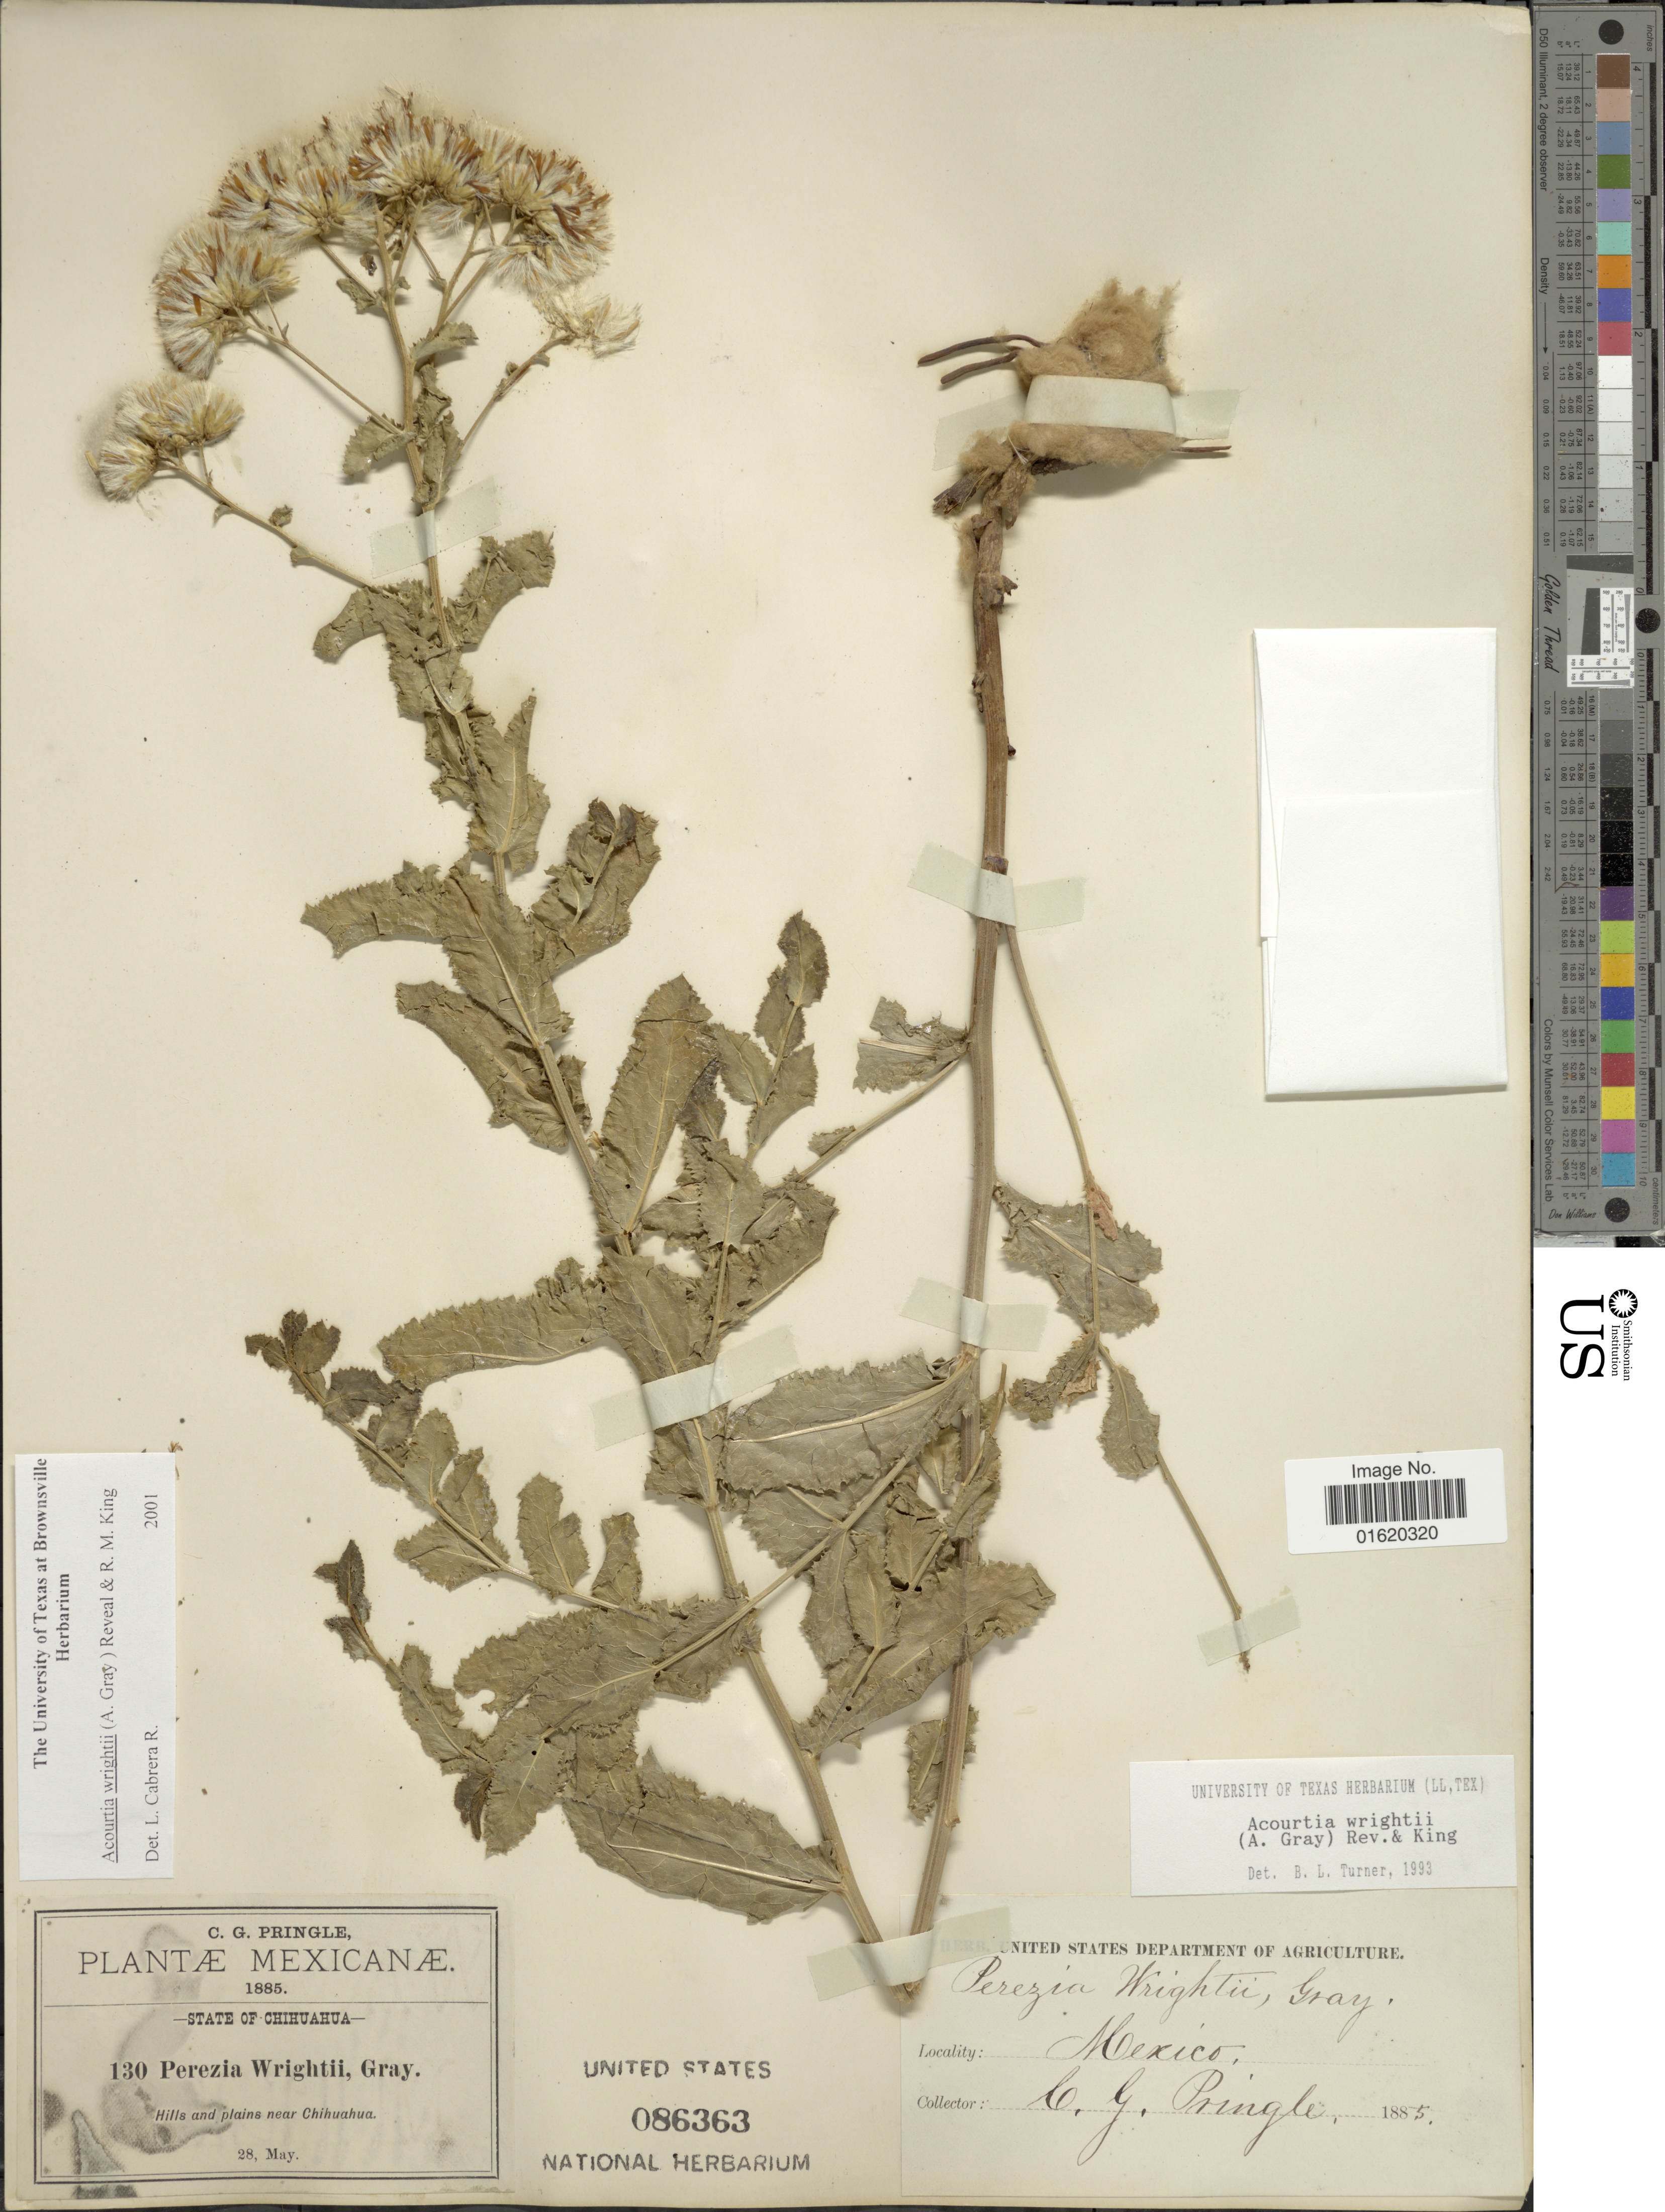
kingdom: Plantae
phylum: Tracheophyta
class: Magnoliopsida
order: Asterales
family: Asteraceae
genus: Acourtia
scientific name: Acourtia wrightii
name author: (A. Gray) Reveal & R.M. King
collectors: C. G. Pringle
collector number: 130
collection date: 1885-05-28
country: Mexico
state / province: Chihuahua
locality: Hills and plains near Chihuahua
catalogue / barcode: US 86363